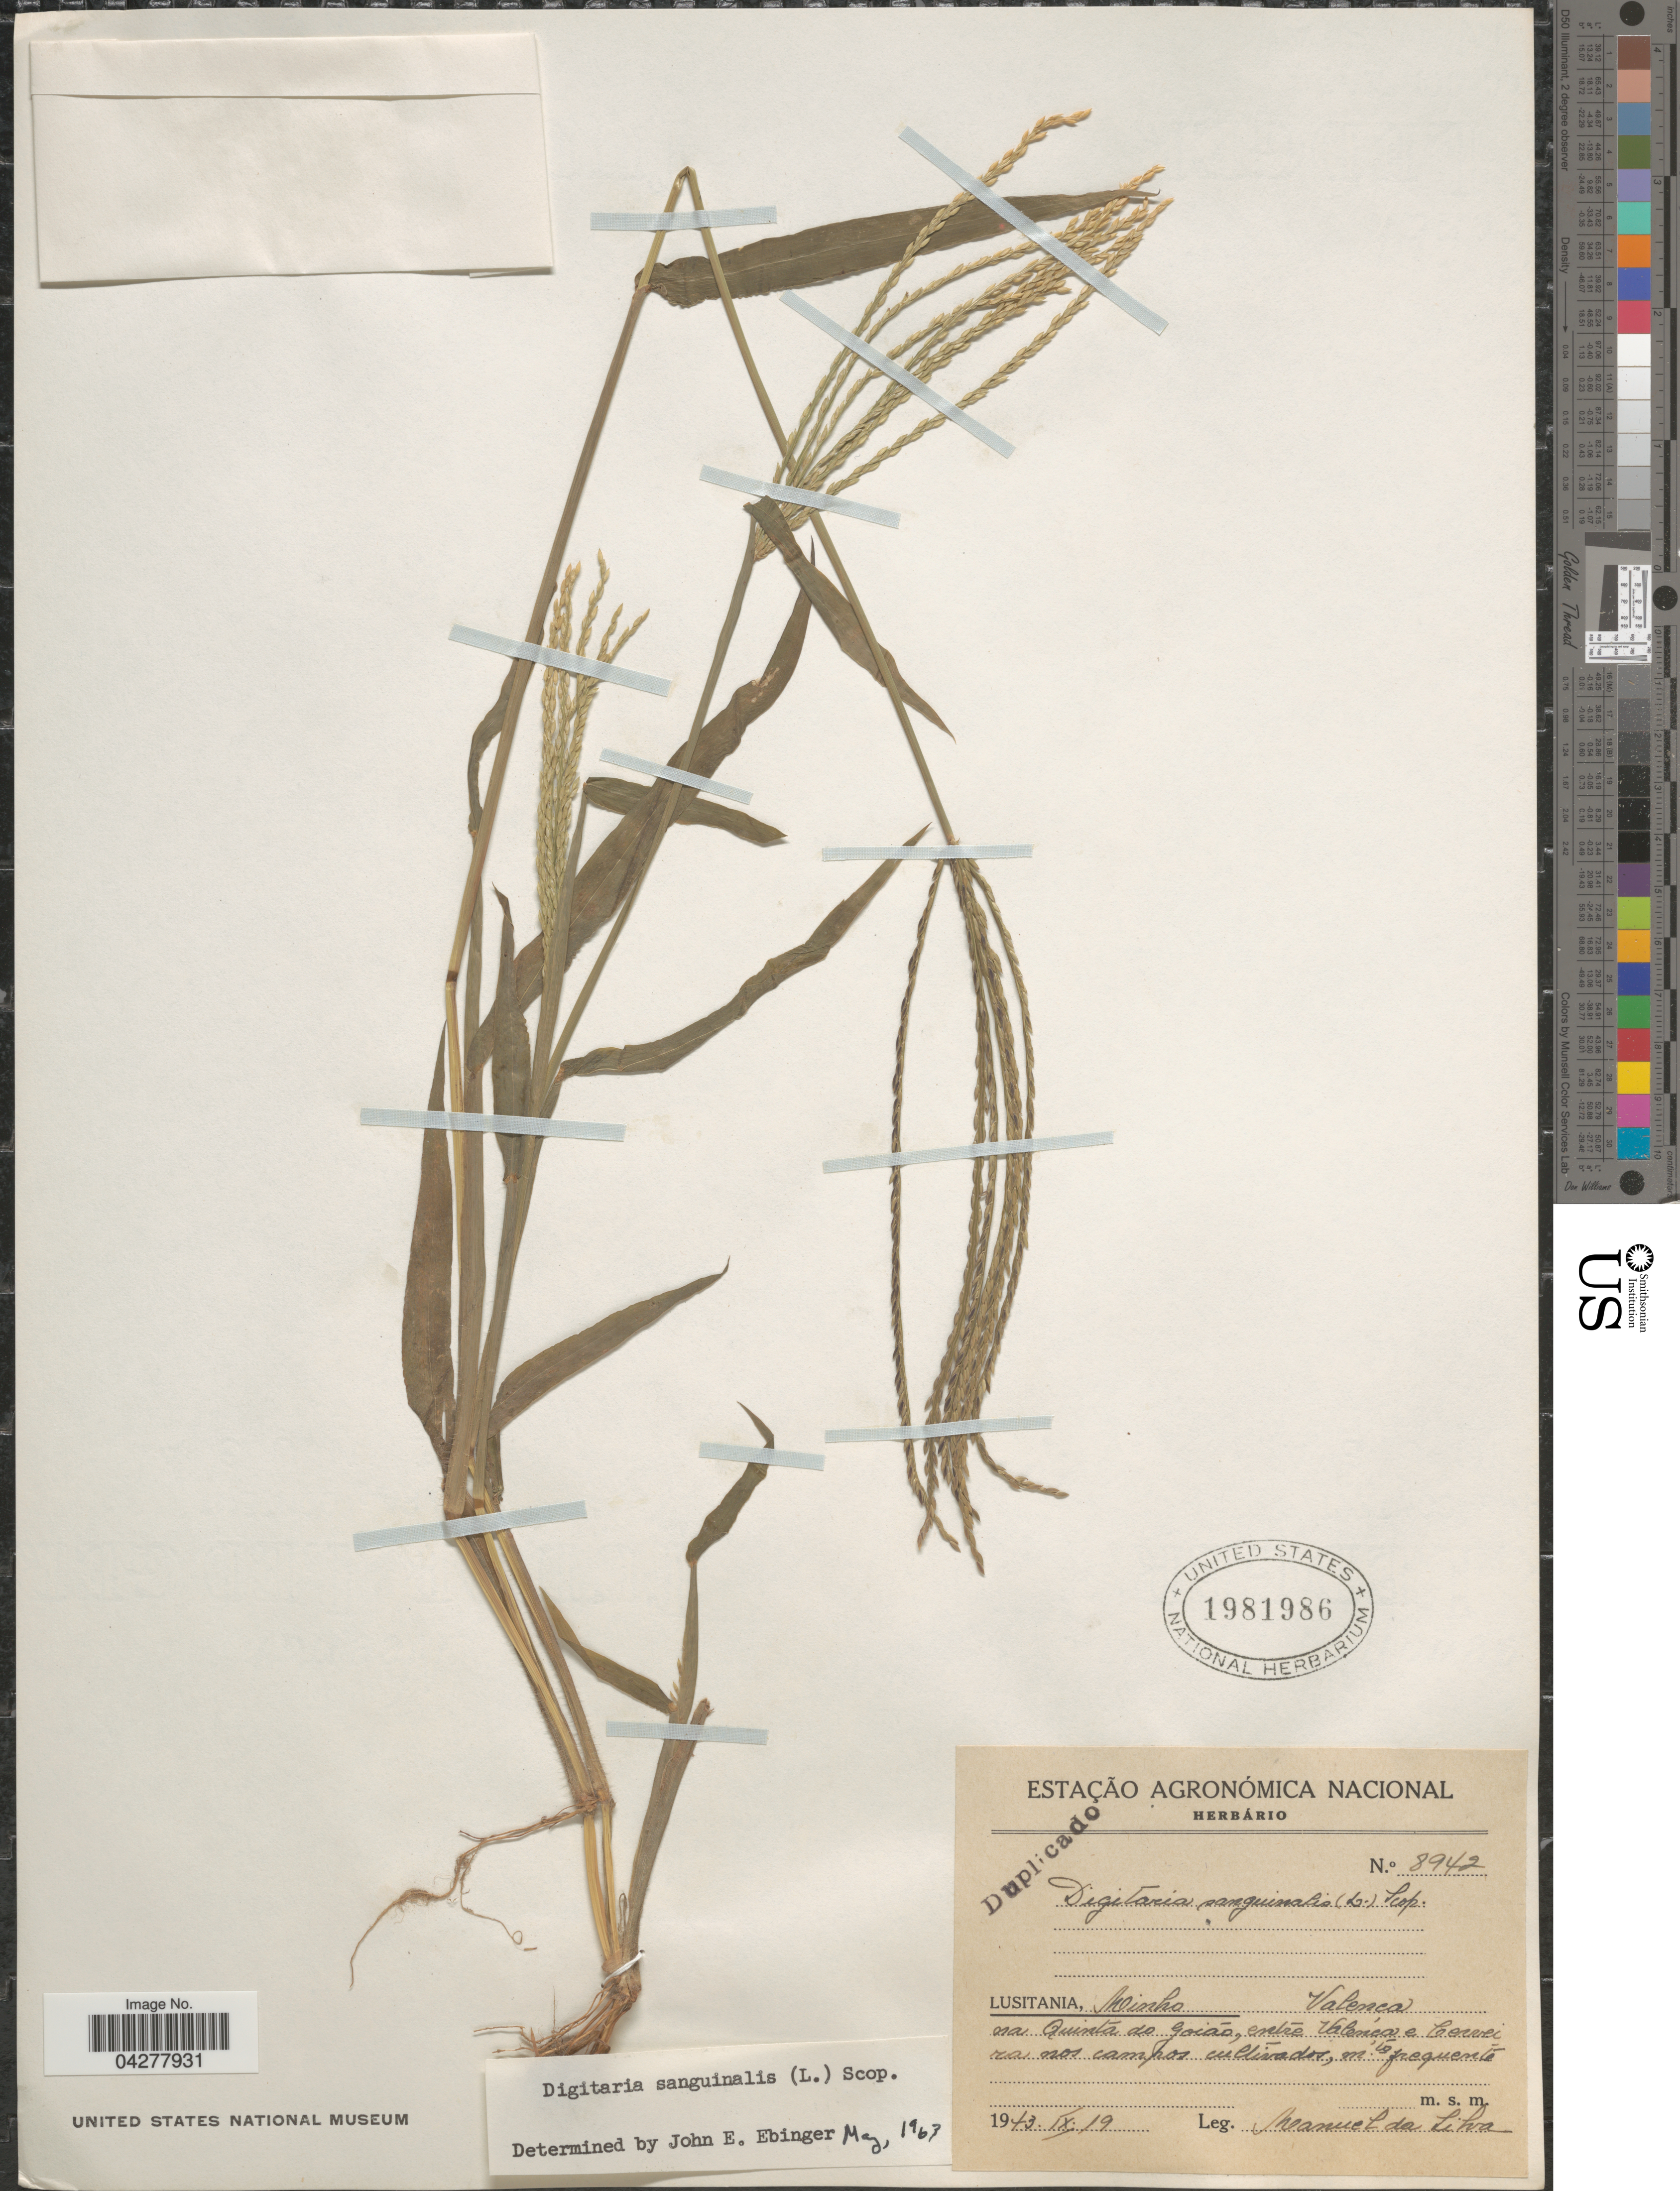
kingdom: Plantae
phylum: Tracheophyta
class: Liliopsida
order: Poales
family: Poaceae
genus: Digitaria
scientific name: Digitaria sanguinalis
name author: (L.) Scop.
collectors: M. da Liha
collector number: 8942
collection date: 1943-09-19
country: Portugal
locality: Lusitania, Minha Valenca na Quinta do goiao, entre Valenca e Cervei ra nos campos cultivados.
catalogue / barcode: US 1981986